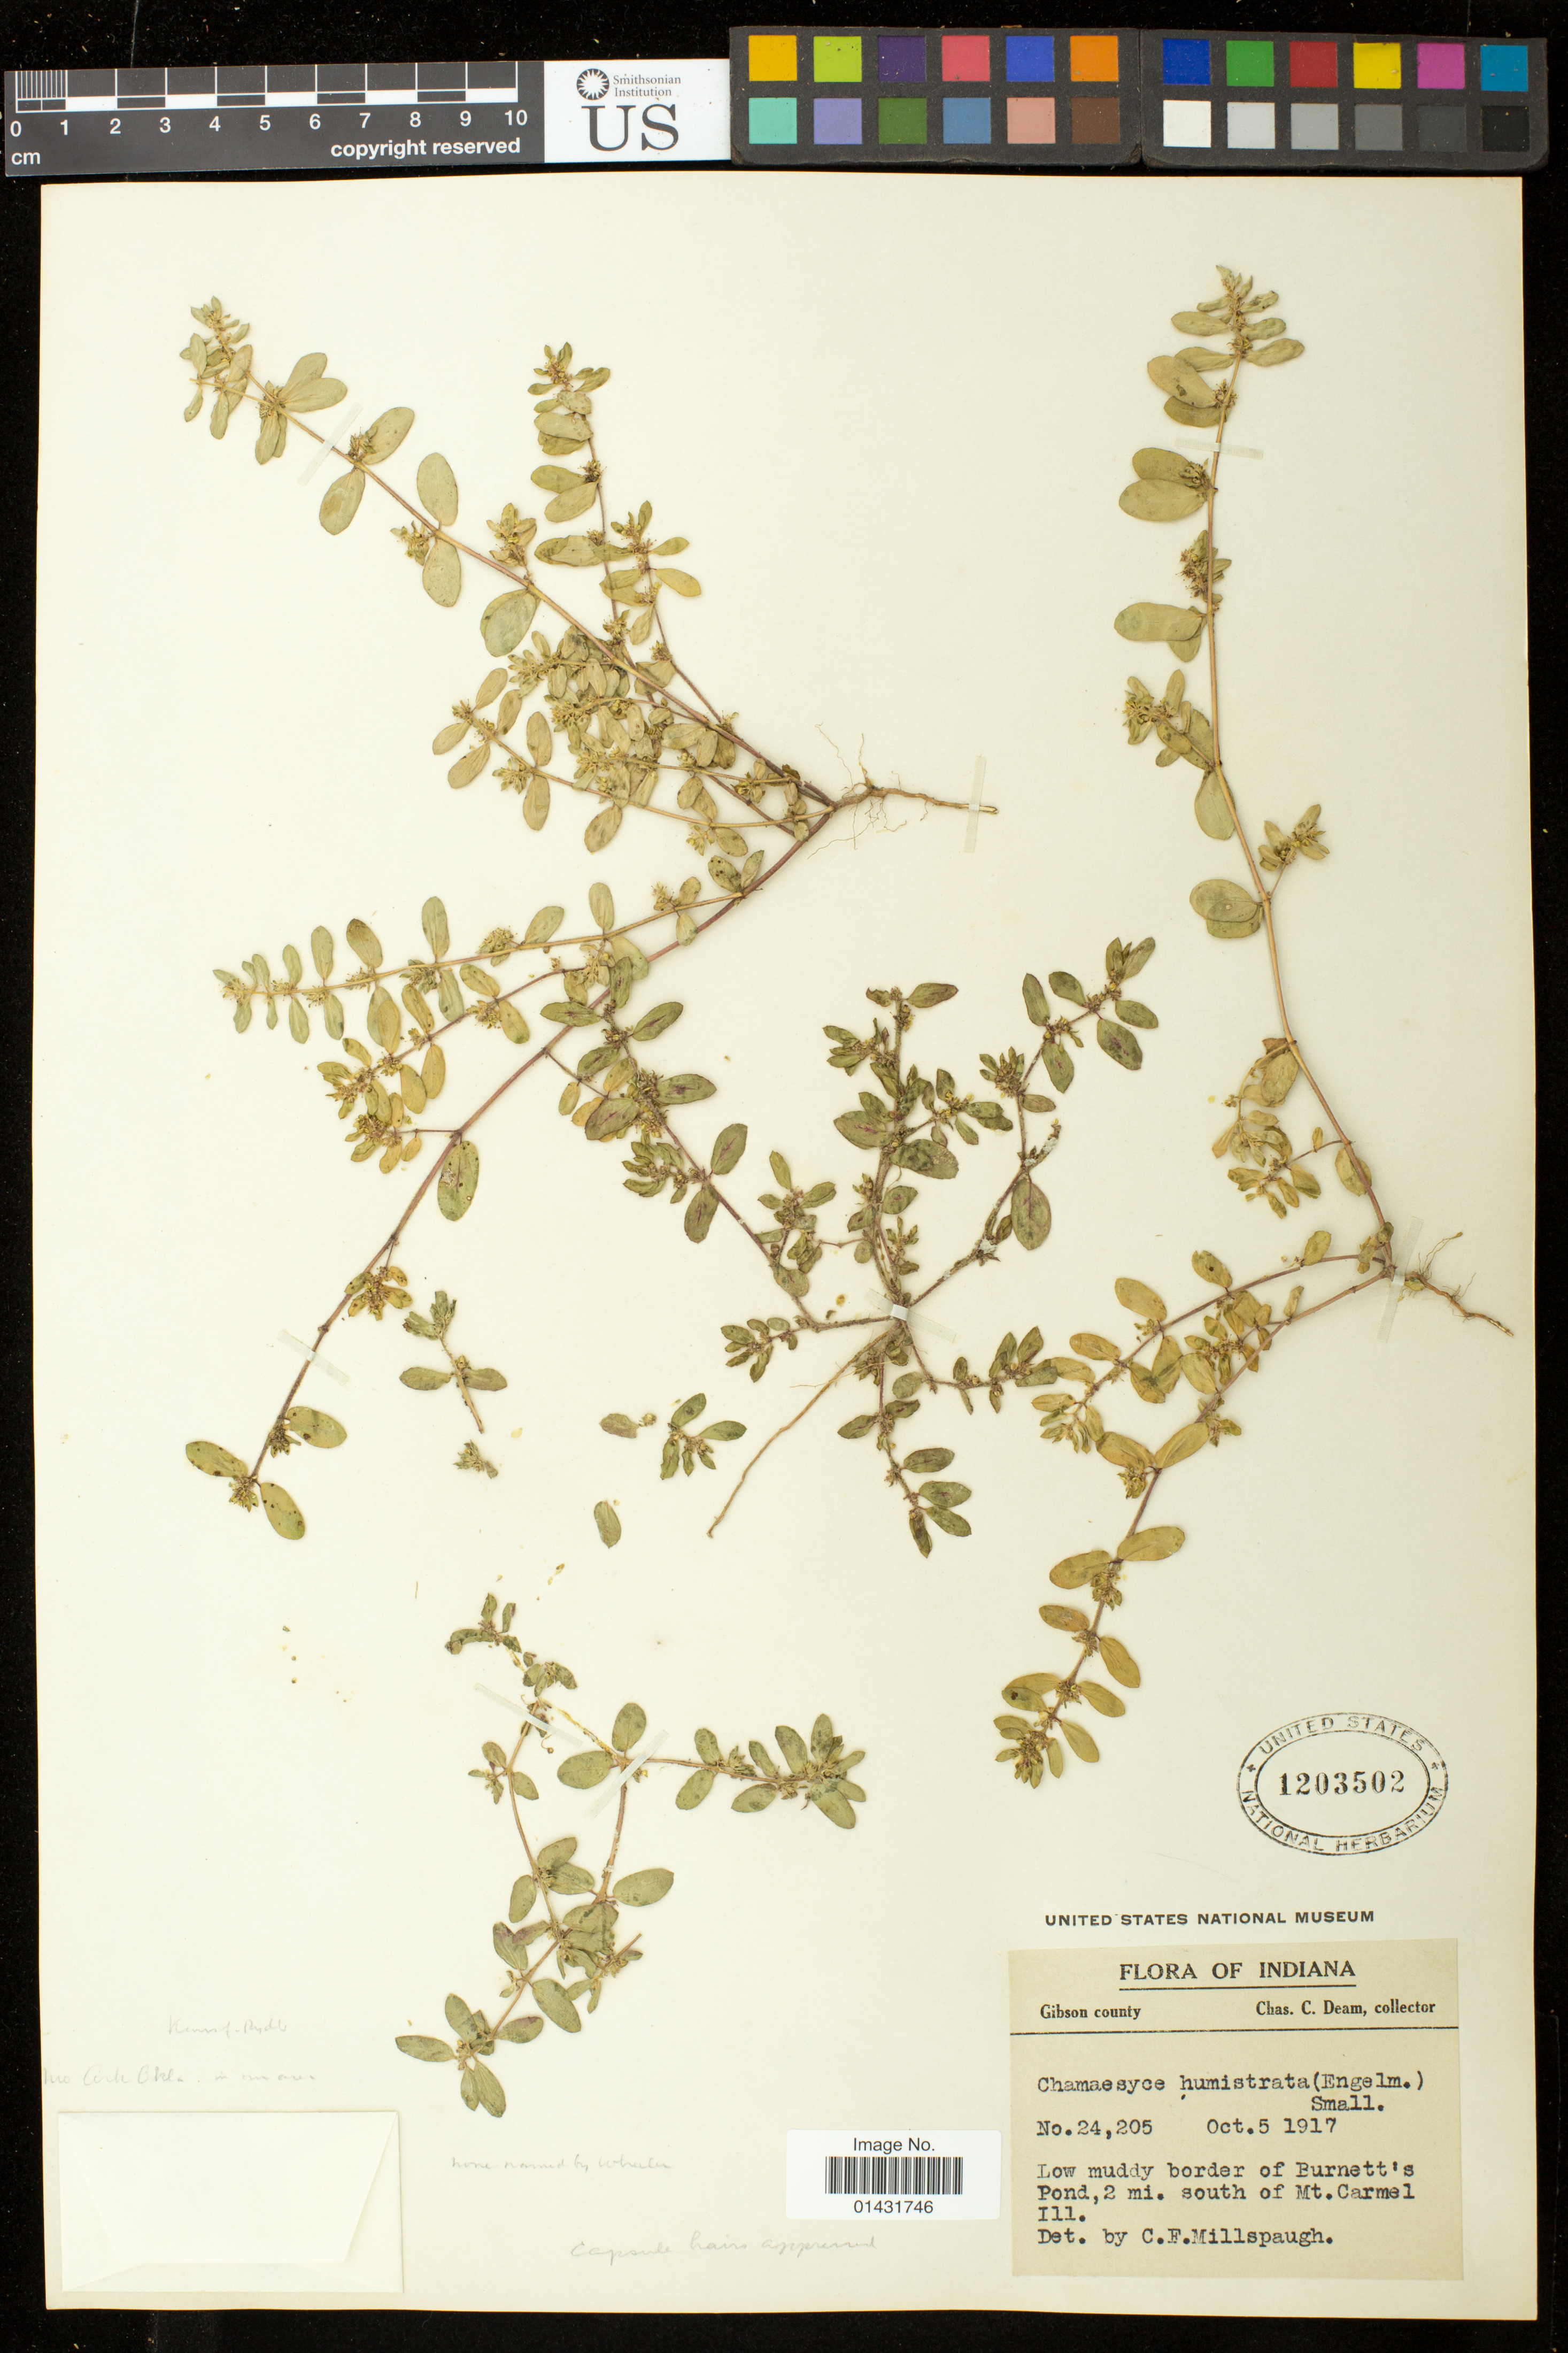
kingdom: Plantae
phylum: Tracheophyta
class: Magnoliopsida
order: Malpighiales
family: Euphorbiaceae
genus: Euphorbia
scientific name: Euphorbia humistrata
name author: Engelm. ex A. Gray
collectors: C. C. Deam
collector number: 24205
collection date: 1917-10-05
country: United States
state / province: Illinois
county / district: Wabash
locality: Low muddy border of Burnett's Pond,2 mi. south of Mt. Carmel, Ill.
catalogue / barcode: US 1203502